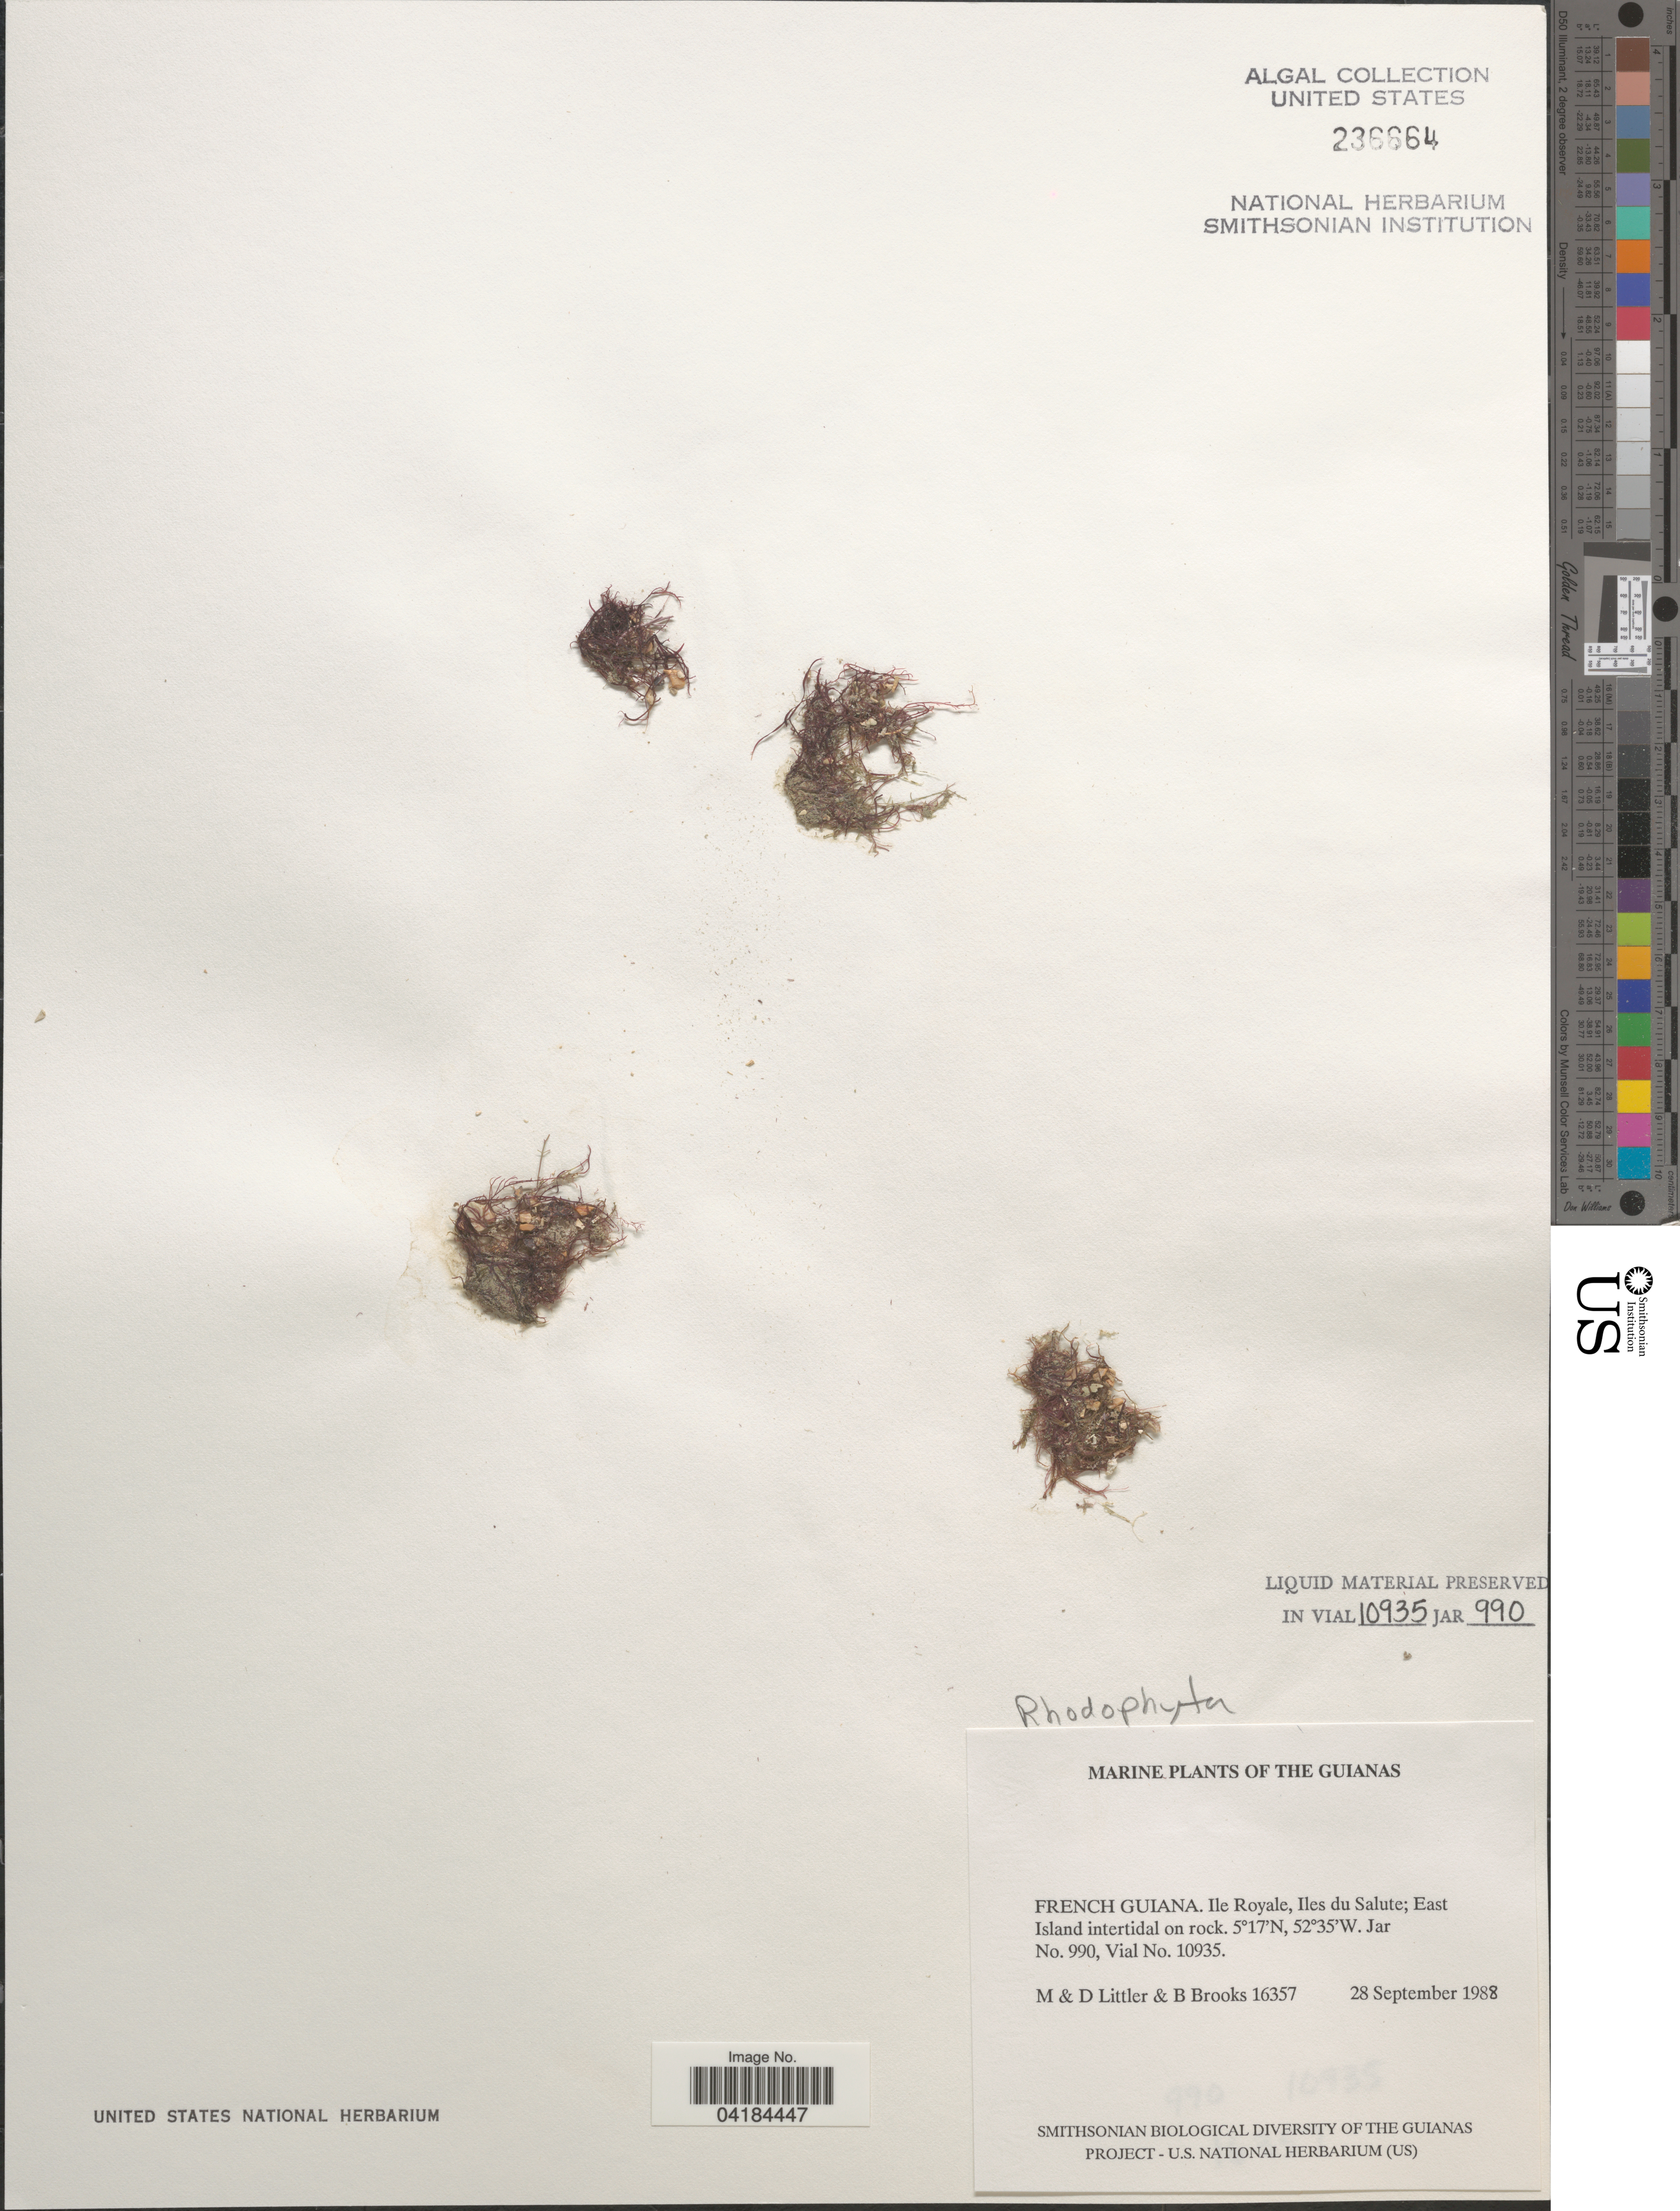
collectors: M. Littler, D. S. Littler & B. Brooks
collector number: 16357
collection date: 1988-09-28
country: French Guiana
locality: The Guianas. Ile Royale, Iles du Salute; East Island intertidal on rock.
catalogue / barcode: US 236664